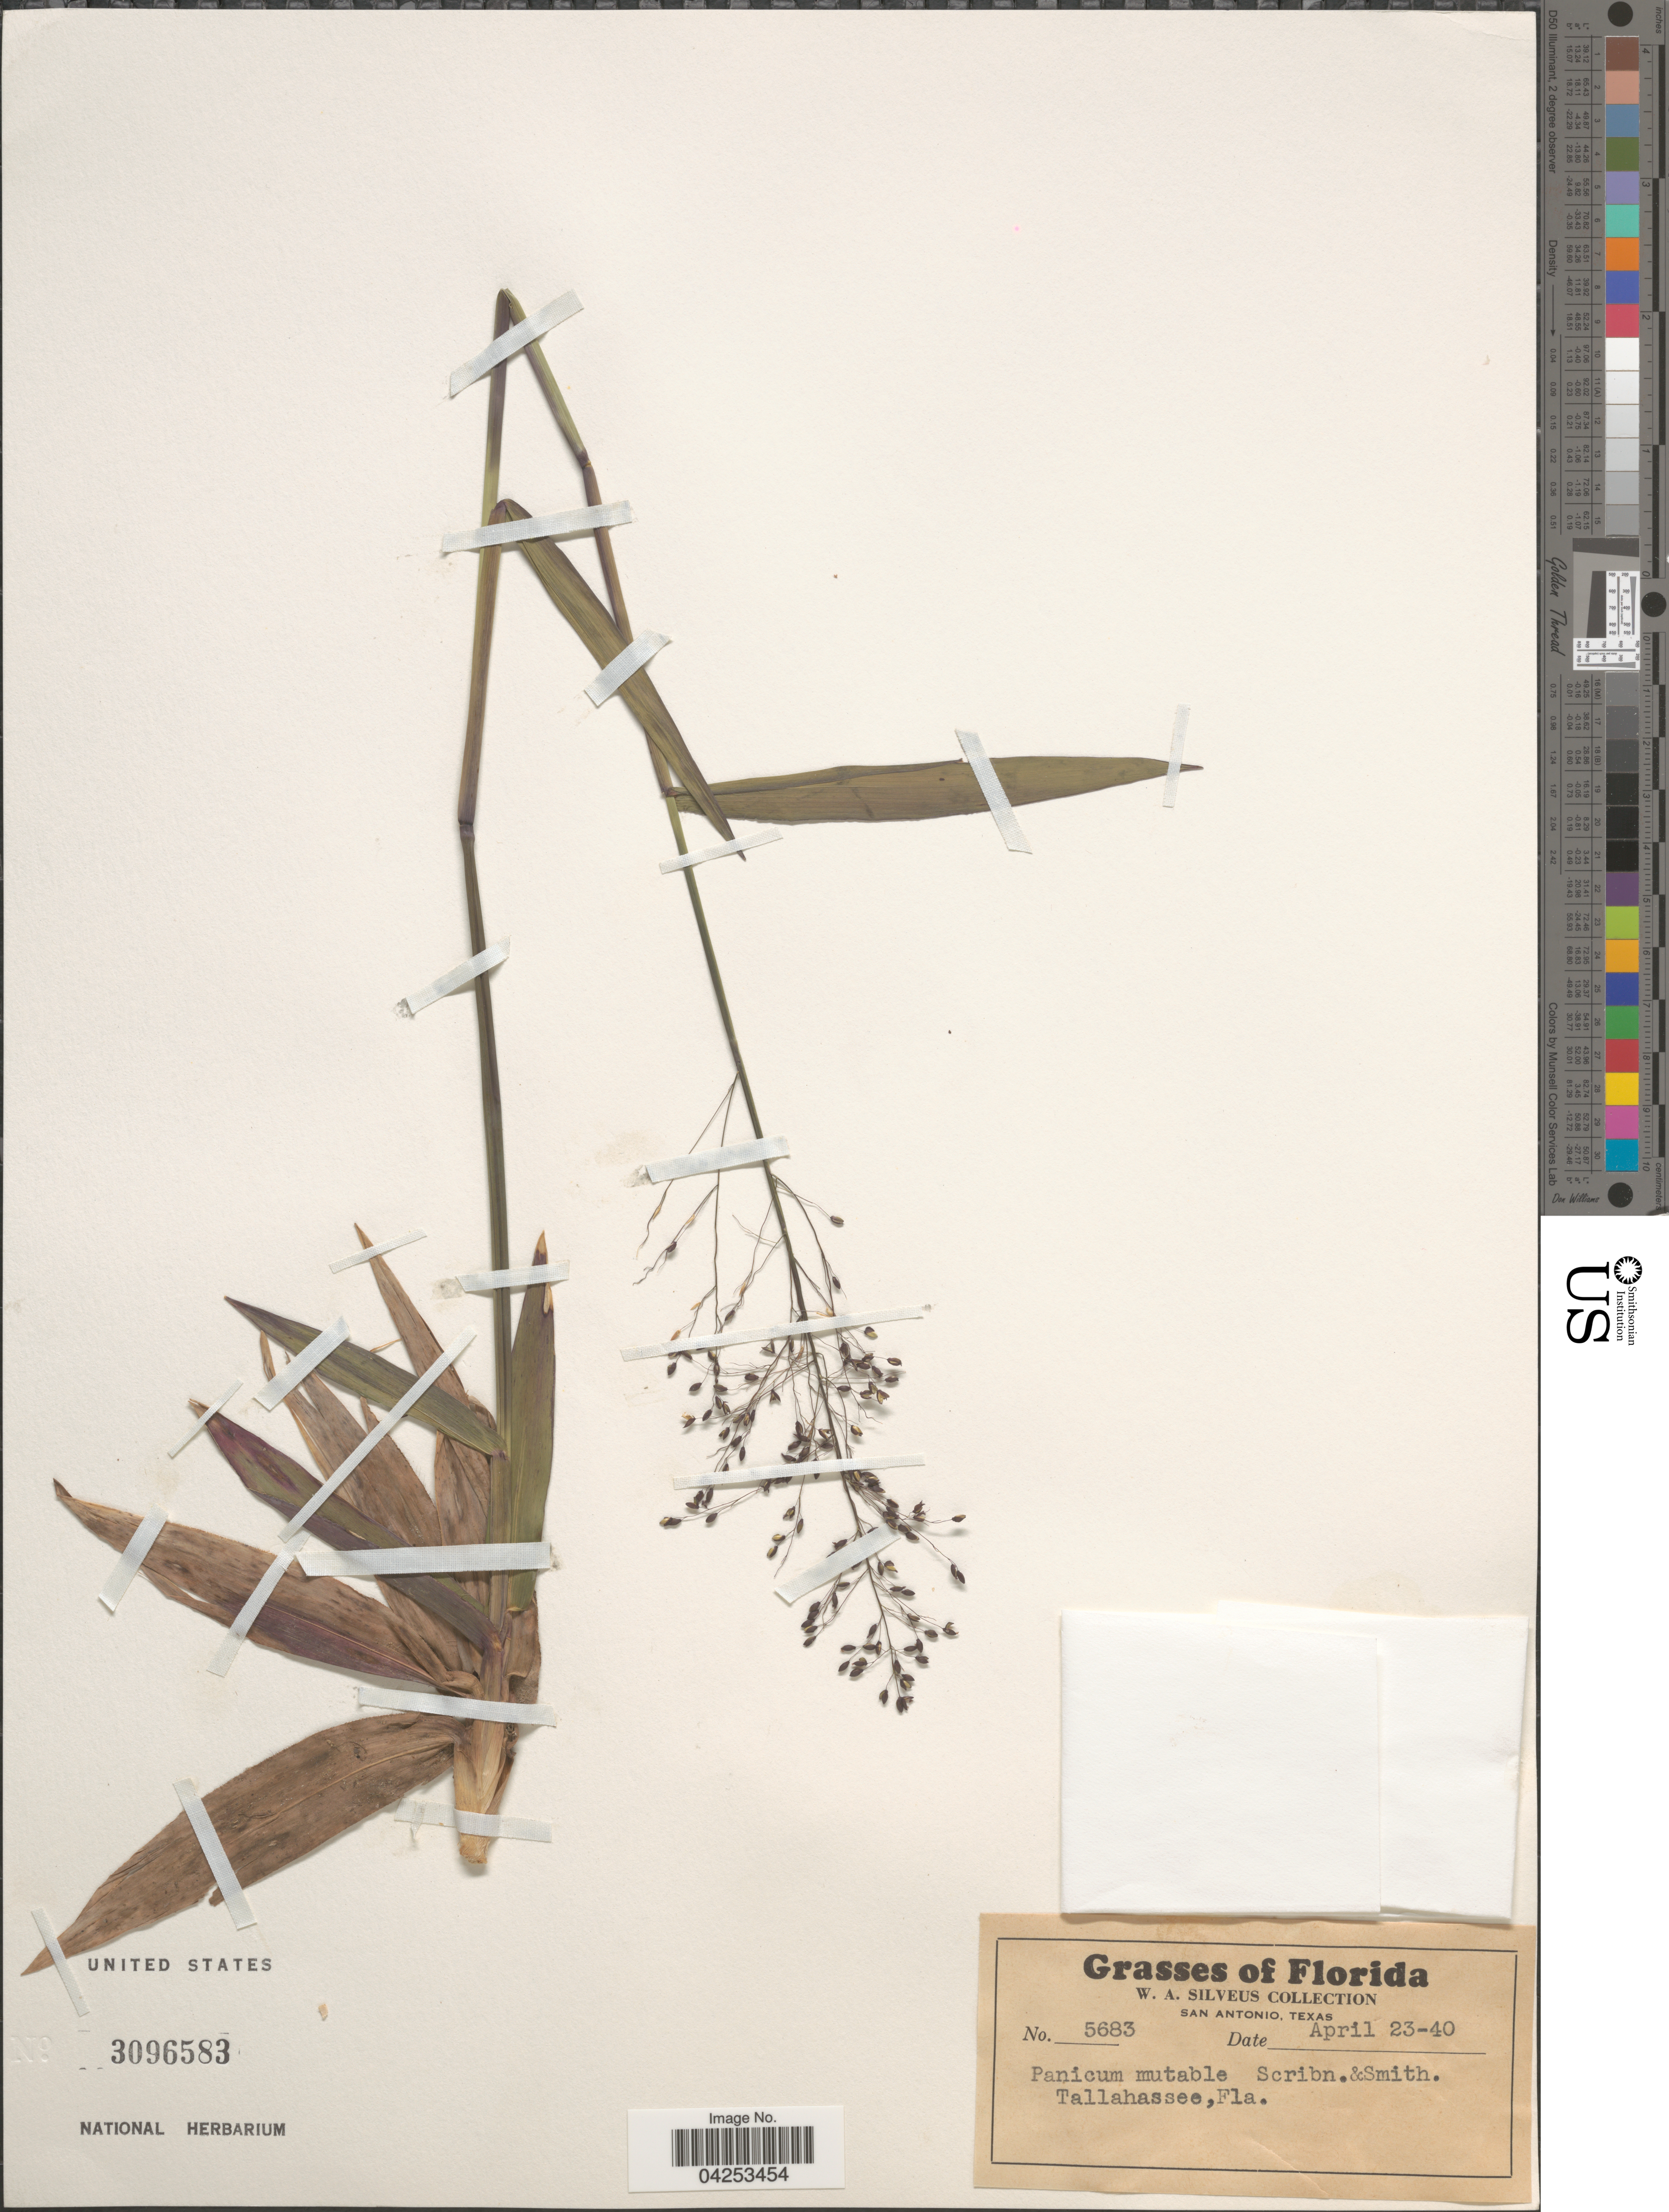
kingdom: Plantae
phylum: Tracheophyta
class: Liliopsida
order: Poales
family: Poaceae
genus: Dichanthelium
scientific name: Dichanthelium commutatum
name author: (Schult.) Gould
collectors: W. Silveus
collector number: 5683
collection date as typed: Transcribed d/m/y: 23/4/40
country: United States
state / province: Florida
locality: Tallahassee.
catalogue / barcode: US 3096583